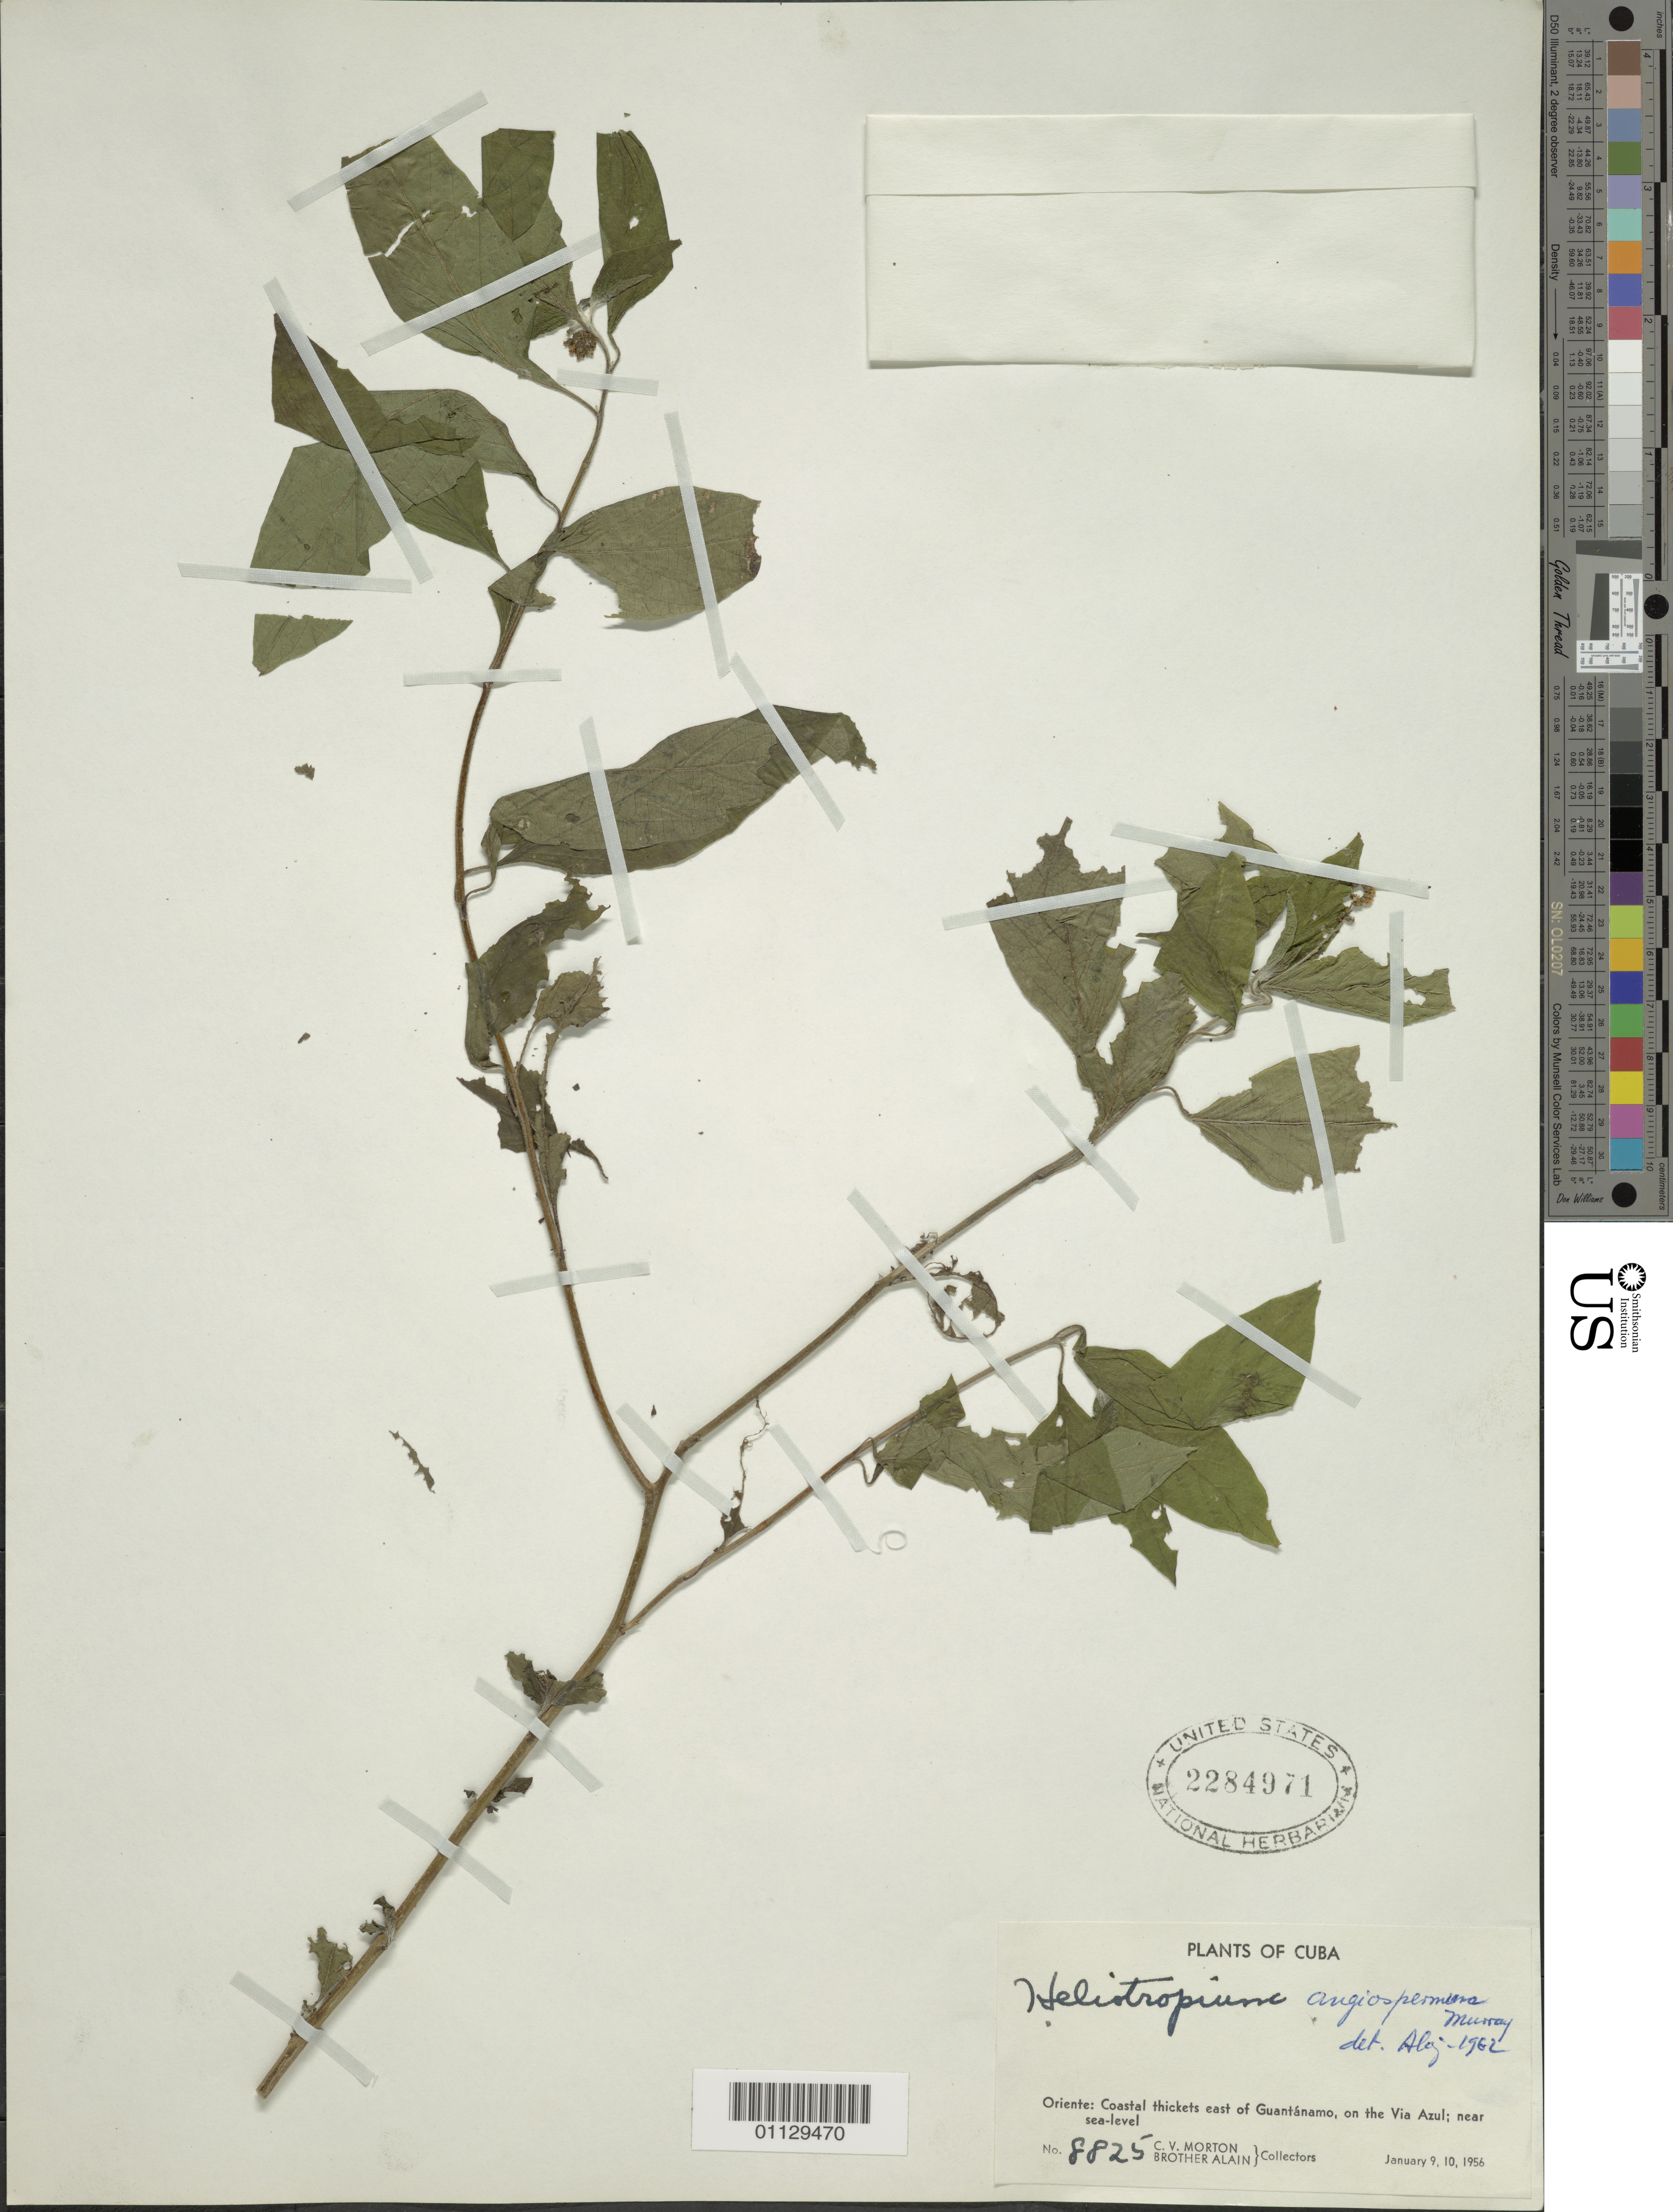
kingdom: Plantae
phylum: Tracheophyta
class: Magnoliopsida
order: Boraginales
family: Heliotropiaceae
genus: Heliotropium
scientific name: Heliotropium angiospermum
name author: Murray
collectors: C. V. Morton & A. H. Liogier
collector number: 8825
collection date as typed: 09 Jan 1956 to 10 Jan 1956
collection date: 1956-01-09/1956-01-10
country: Cuba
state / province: Oriente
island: Cuba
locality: Oriente: Coastal thickets east of Guantanamo, on the Via Azuli; near sea-level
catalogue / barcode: US 2284971